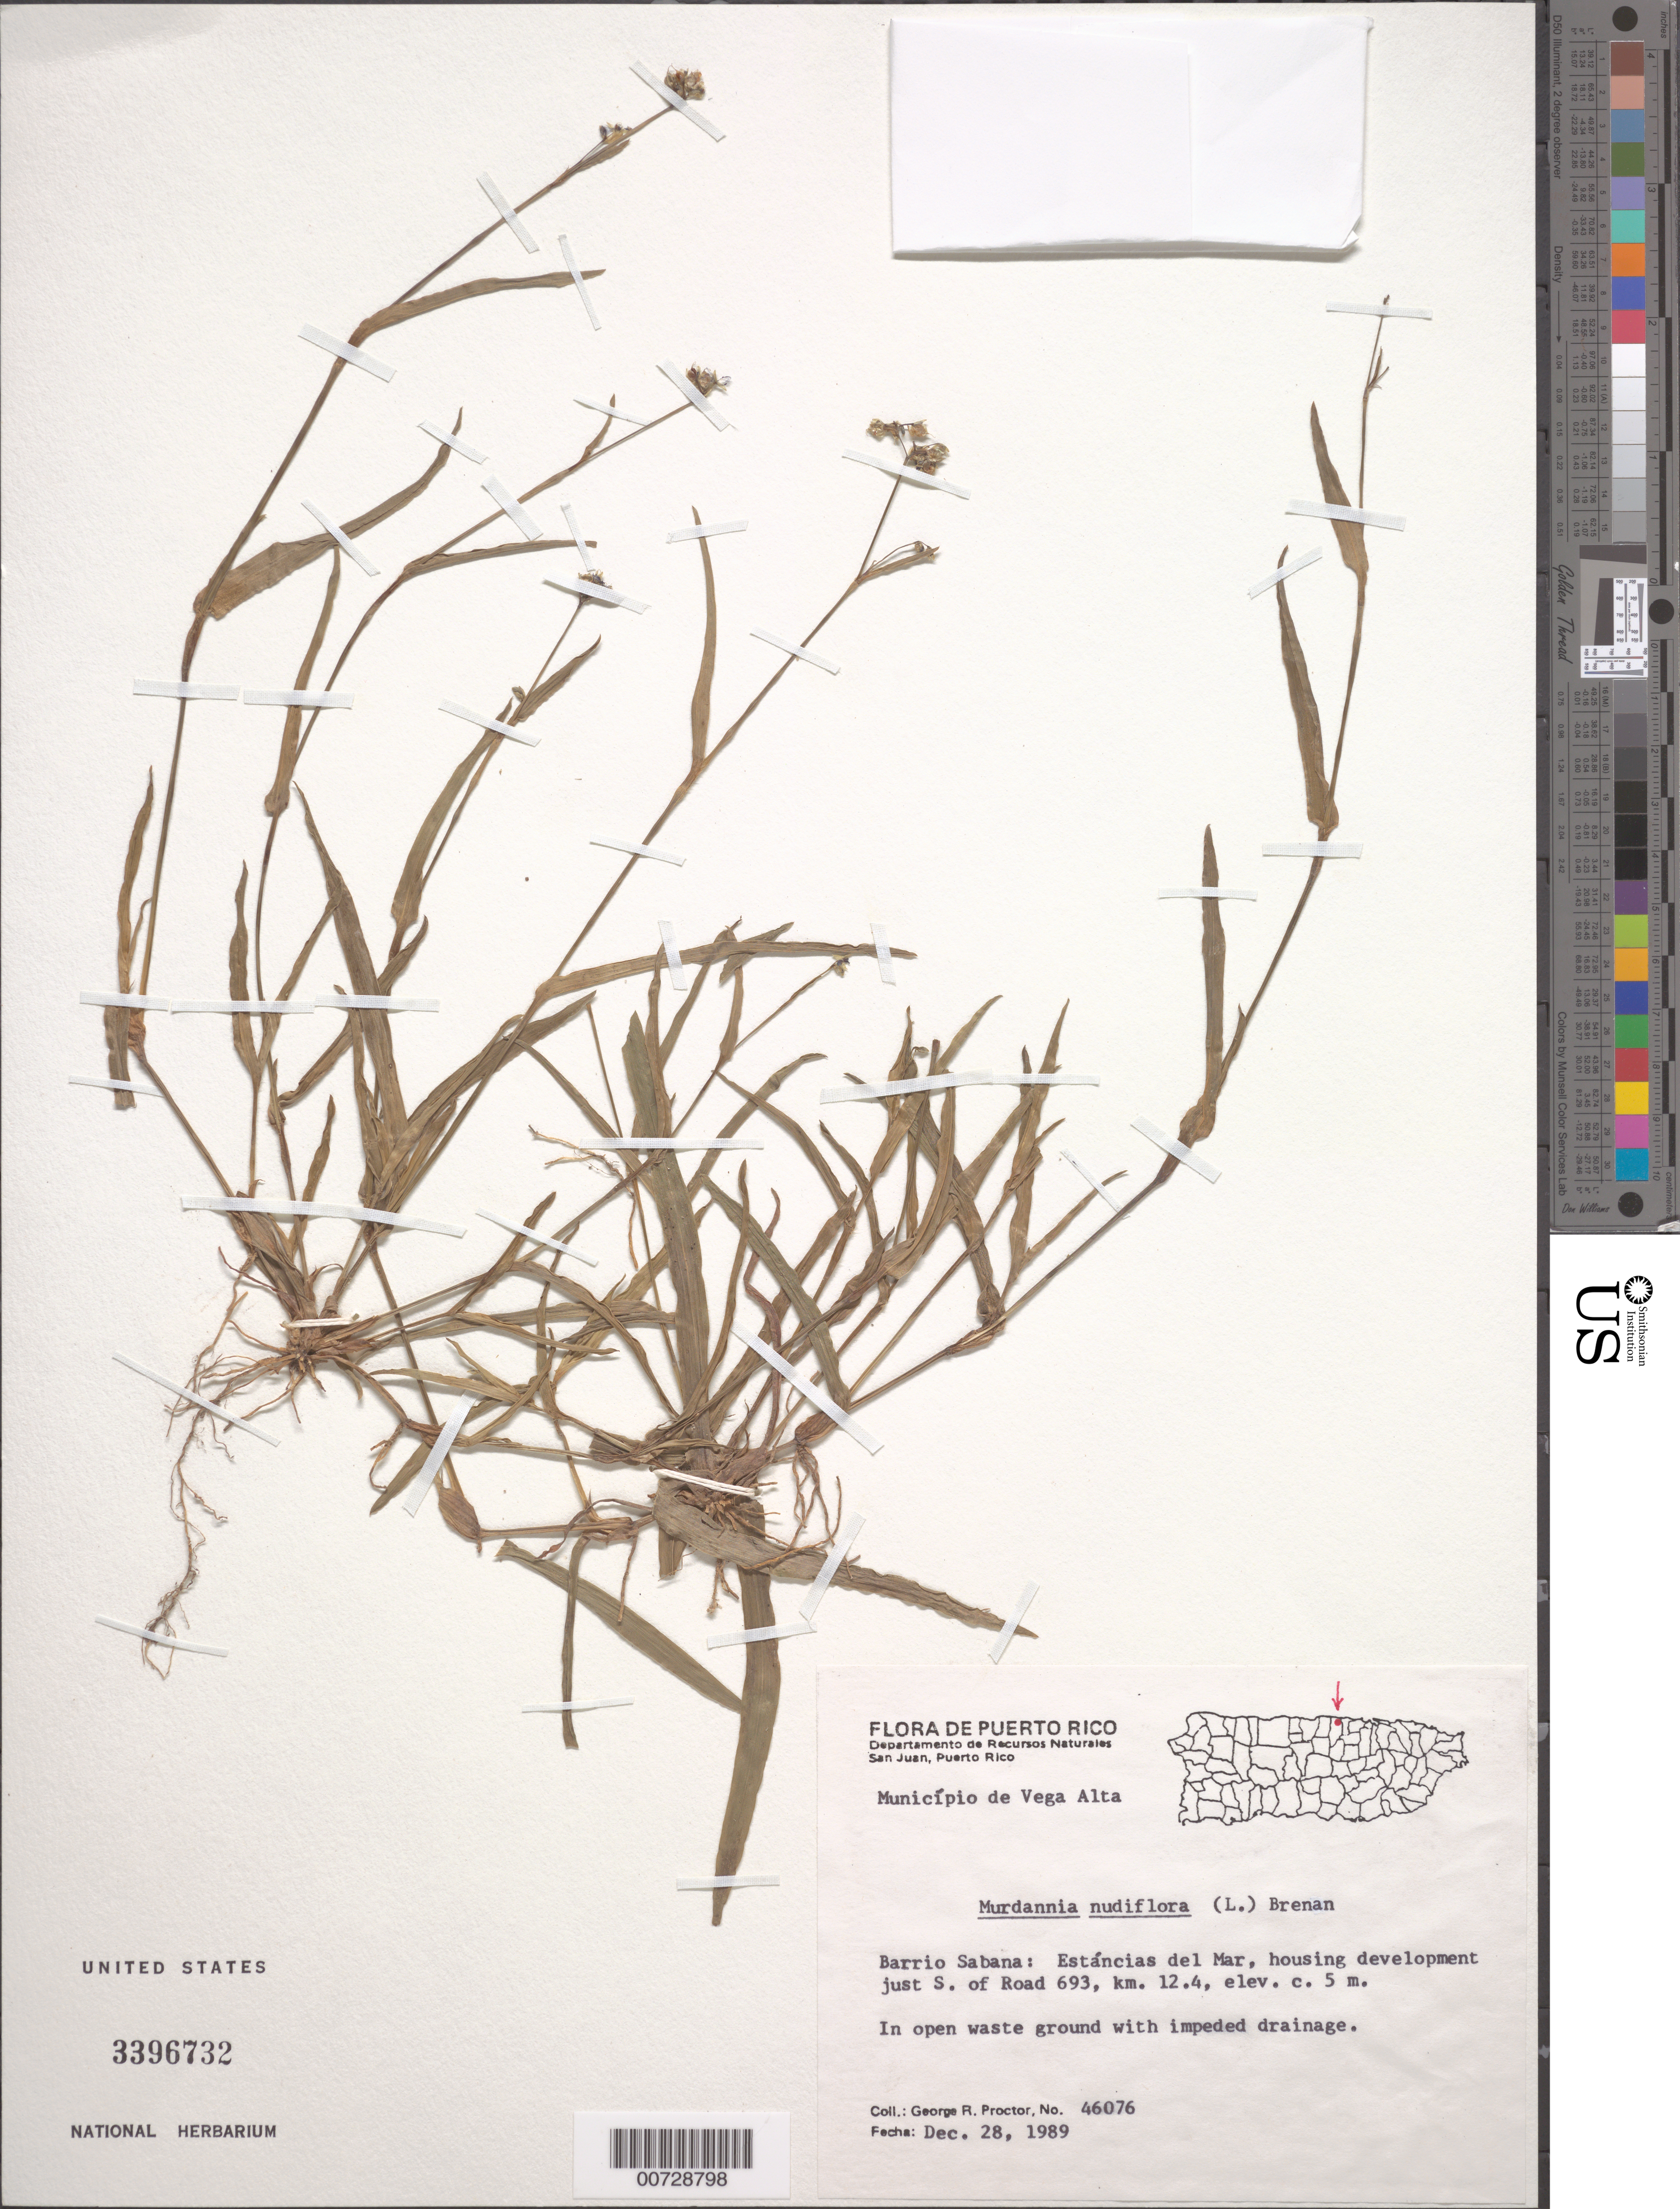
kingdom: Plantae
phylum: Tracheophyta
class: Liliopsida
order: Commelinales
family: Commelinaceae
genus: Murdannia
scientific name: Murdannia nudiflora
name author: (L.) Brenan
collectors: G. R. Proctor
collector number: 46076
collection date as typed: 28 Dec 1989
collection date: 1989-12-28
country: Puerto Rico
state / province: Vega Alta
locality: Mun. Vega Alta, Barrio Sabana: Estáncias del Mar, housing development just S of Road 693, km 12.4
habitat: In open waste ground with impeded drainage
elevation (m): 5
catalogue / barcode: US 3396732